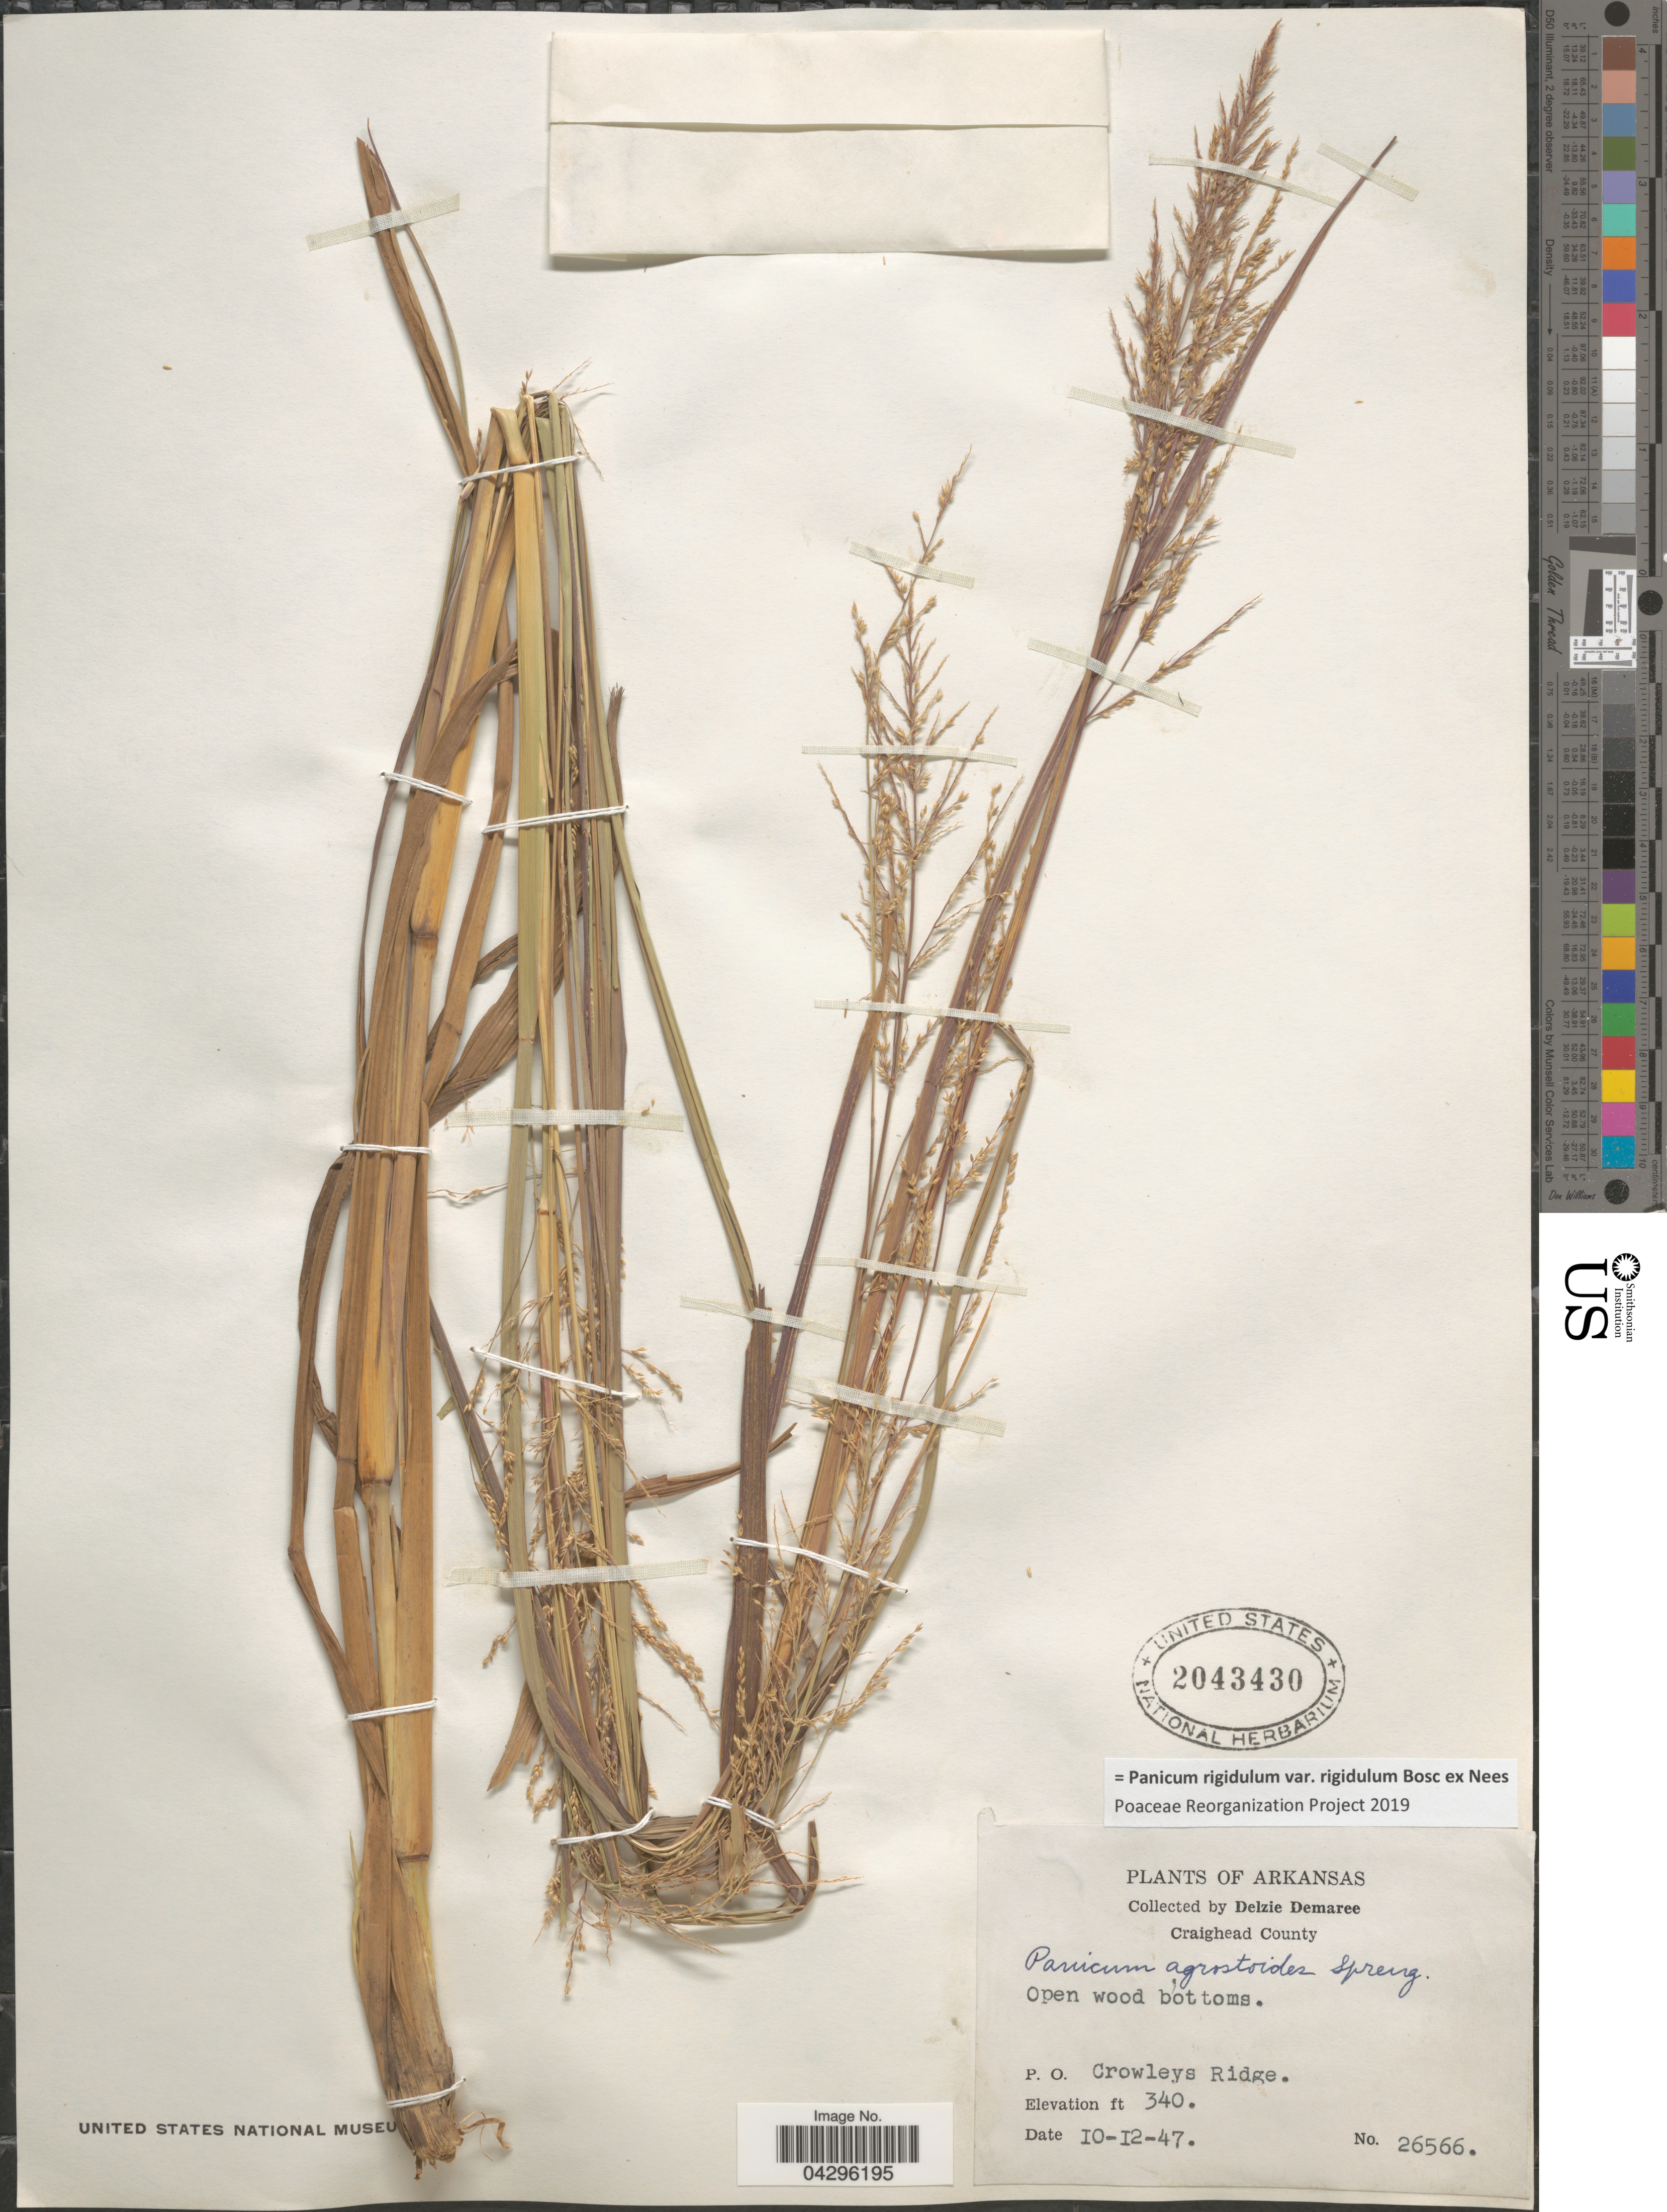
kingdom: Plantae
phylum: Tracheophyta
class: Liliopsida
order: Poales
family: Poaceae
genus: Panicum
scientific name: Panicum rigidulum var. rigidulum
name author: Bosc ex Nees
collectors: D. Demaree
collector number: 26566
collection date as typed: Transcribed d/m/y: 12/10/47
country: United States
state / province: Arkansas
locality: Craighead County. Open wood bottoms. P. O. Crowleys Ridge.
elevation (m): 104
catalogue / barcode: US 2043430